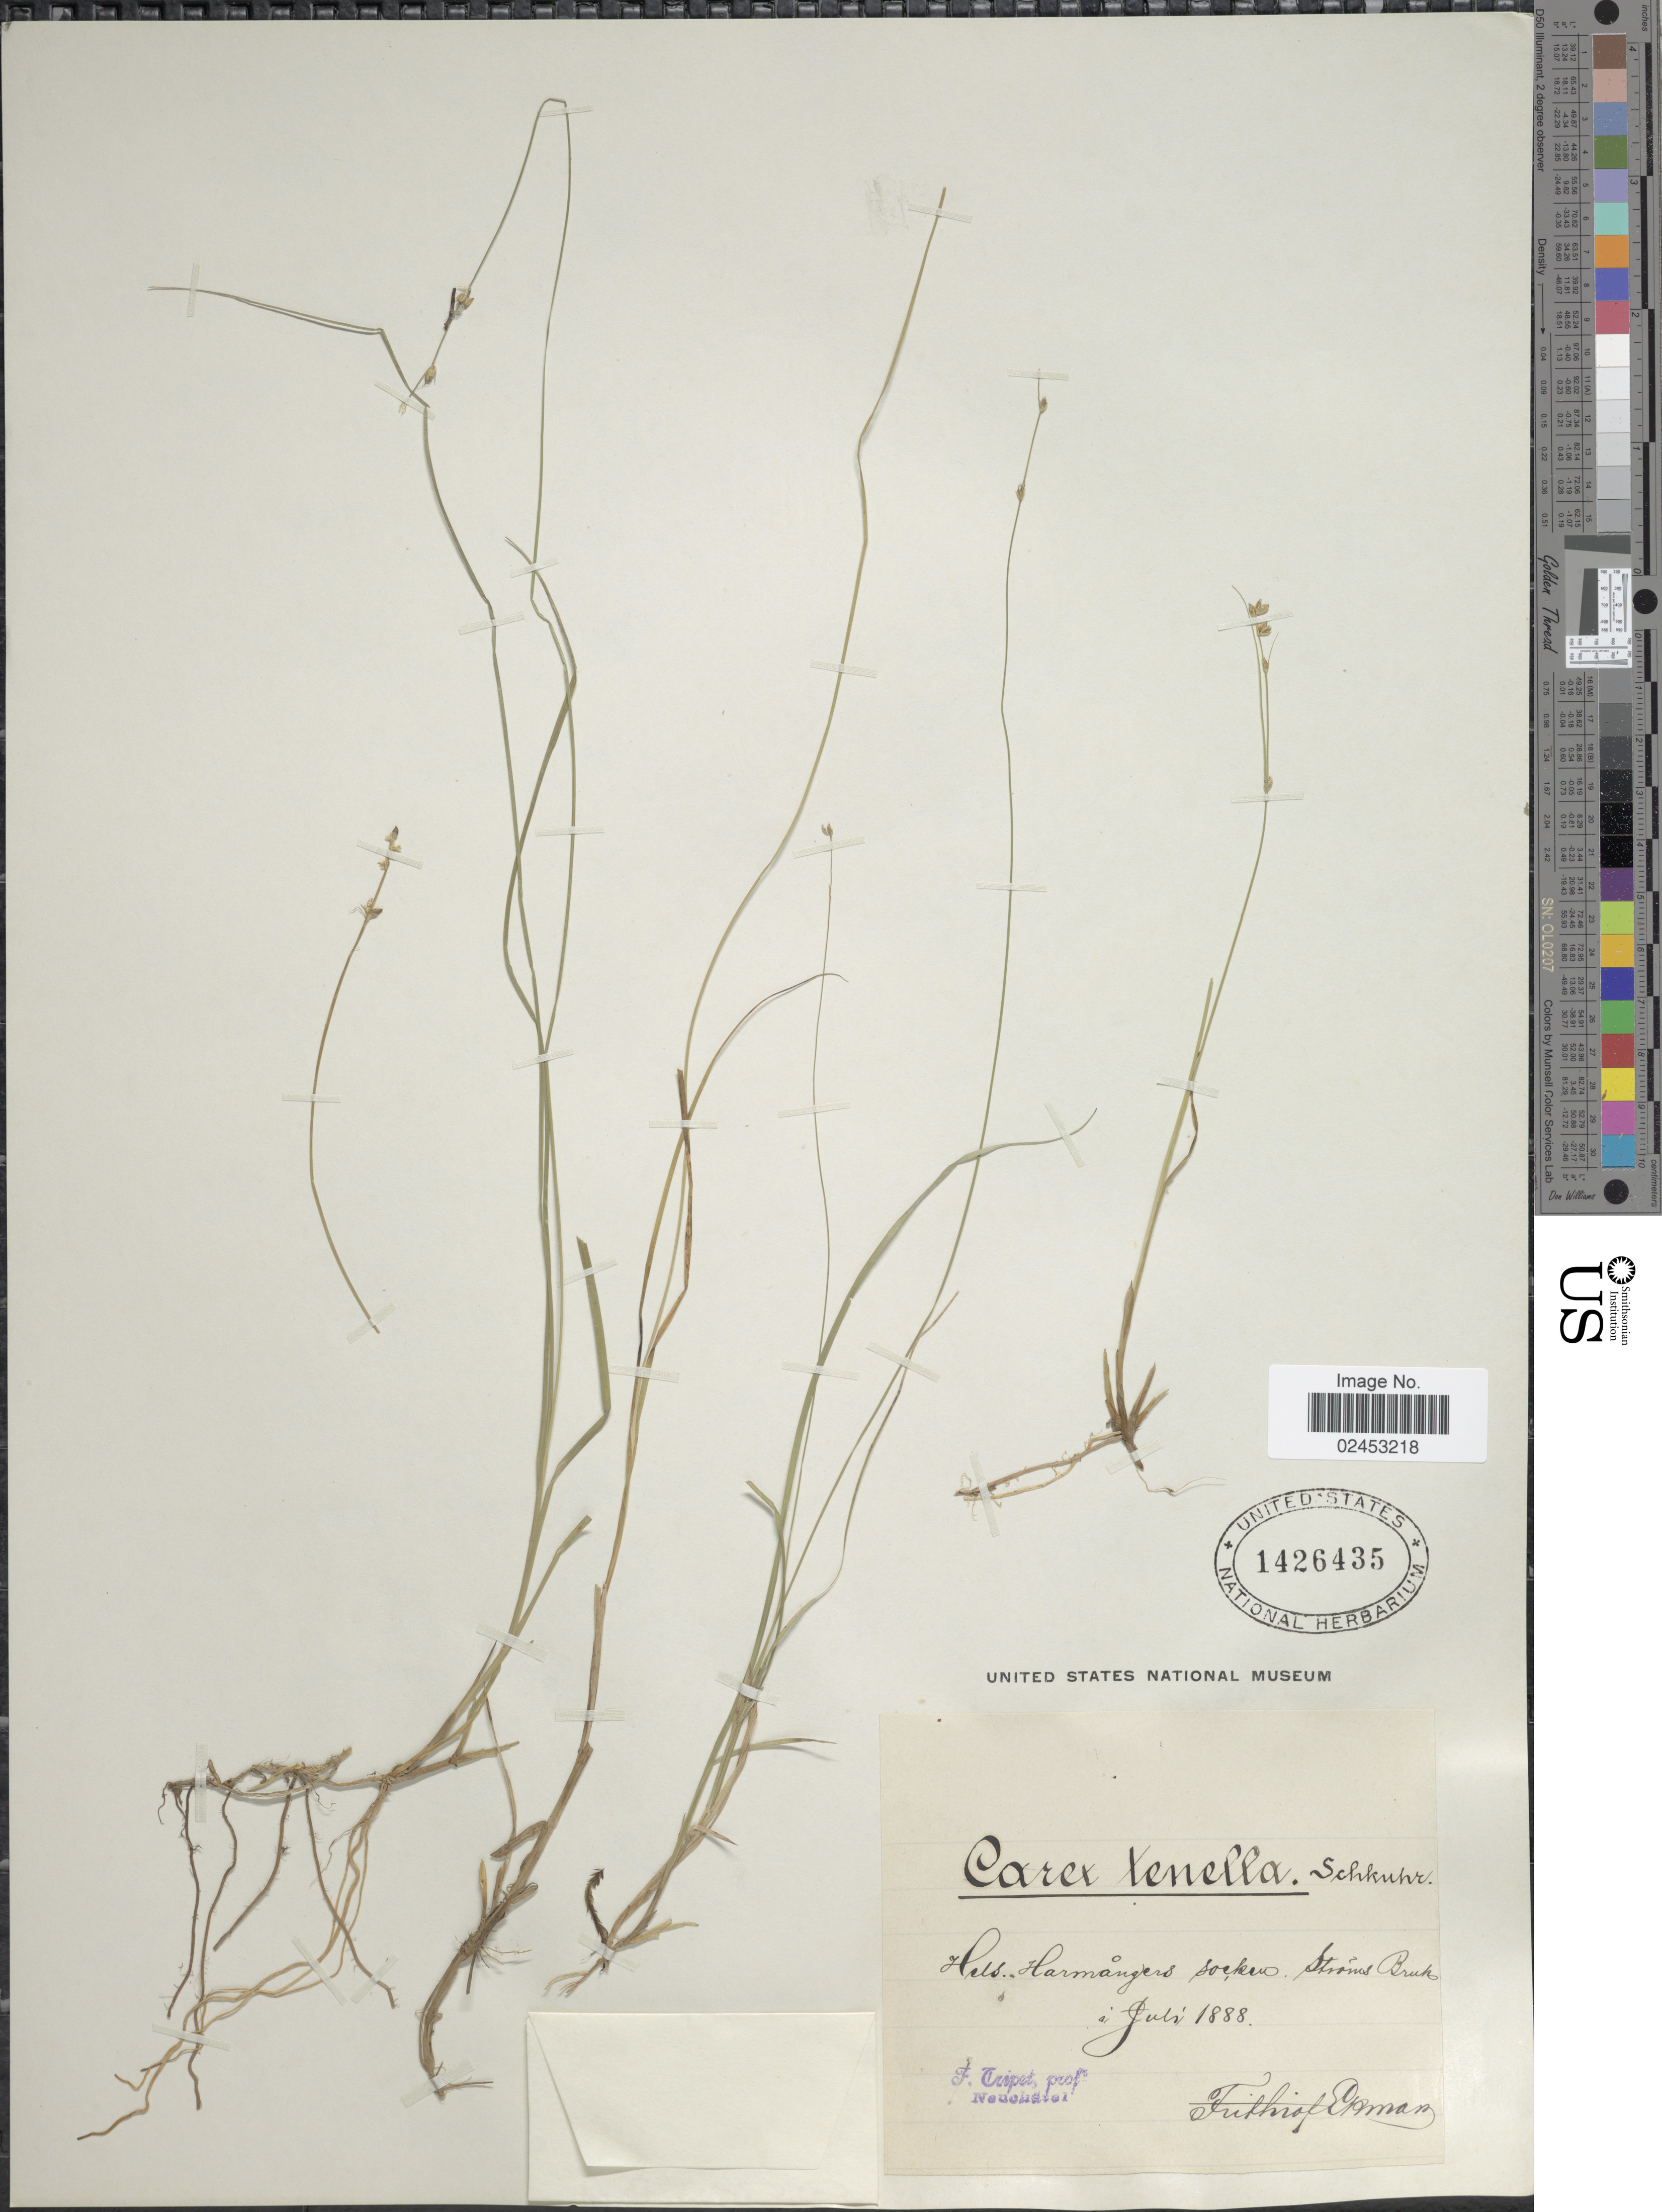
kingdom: Plantae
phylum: Tracheophyta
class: Liliopsida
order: Poales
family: Cyperaceae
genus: Carex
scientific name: Carex disperma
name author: Dewey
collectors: F. Ekman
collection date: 1888-07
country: Sweden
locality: Hels. Harmånger socken, Stroms Bruk.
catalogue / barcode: US 1426435